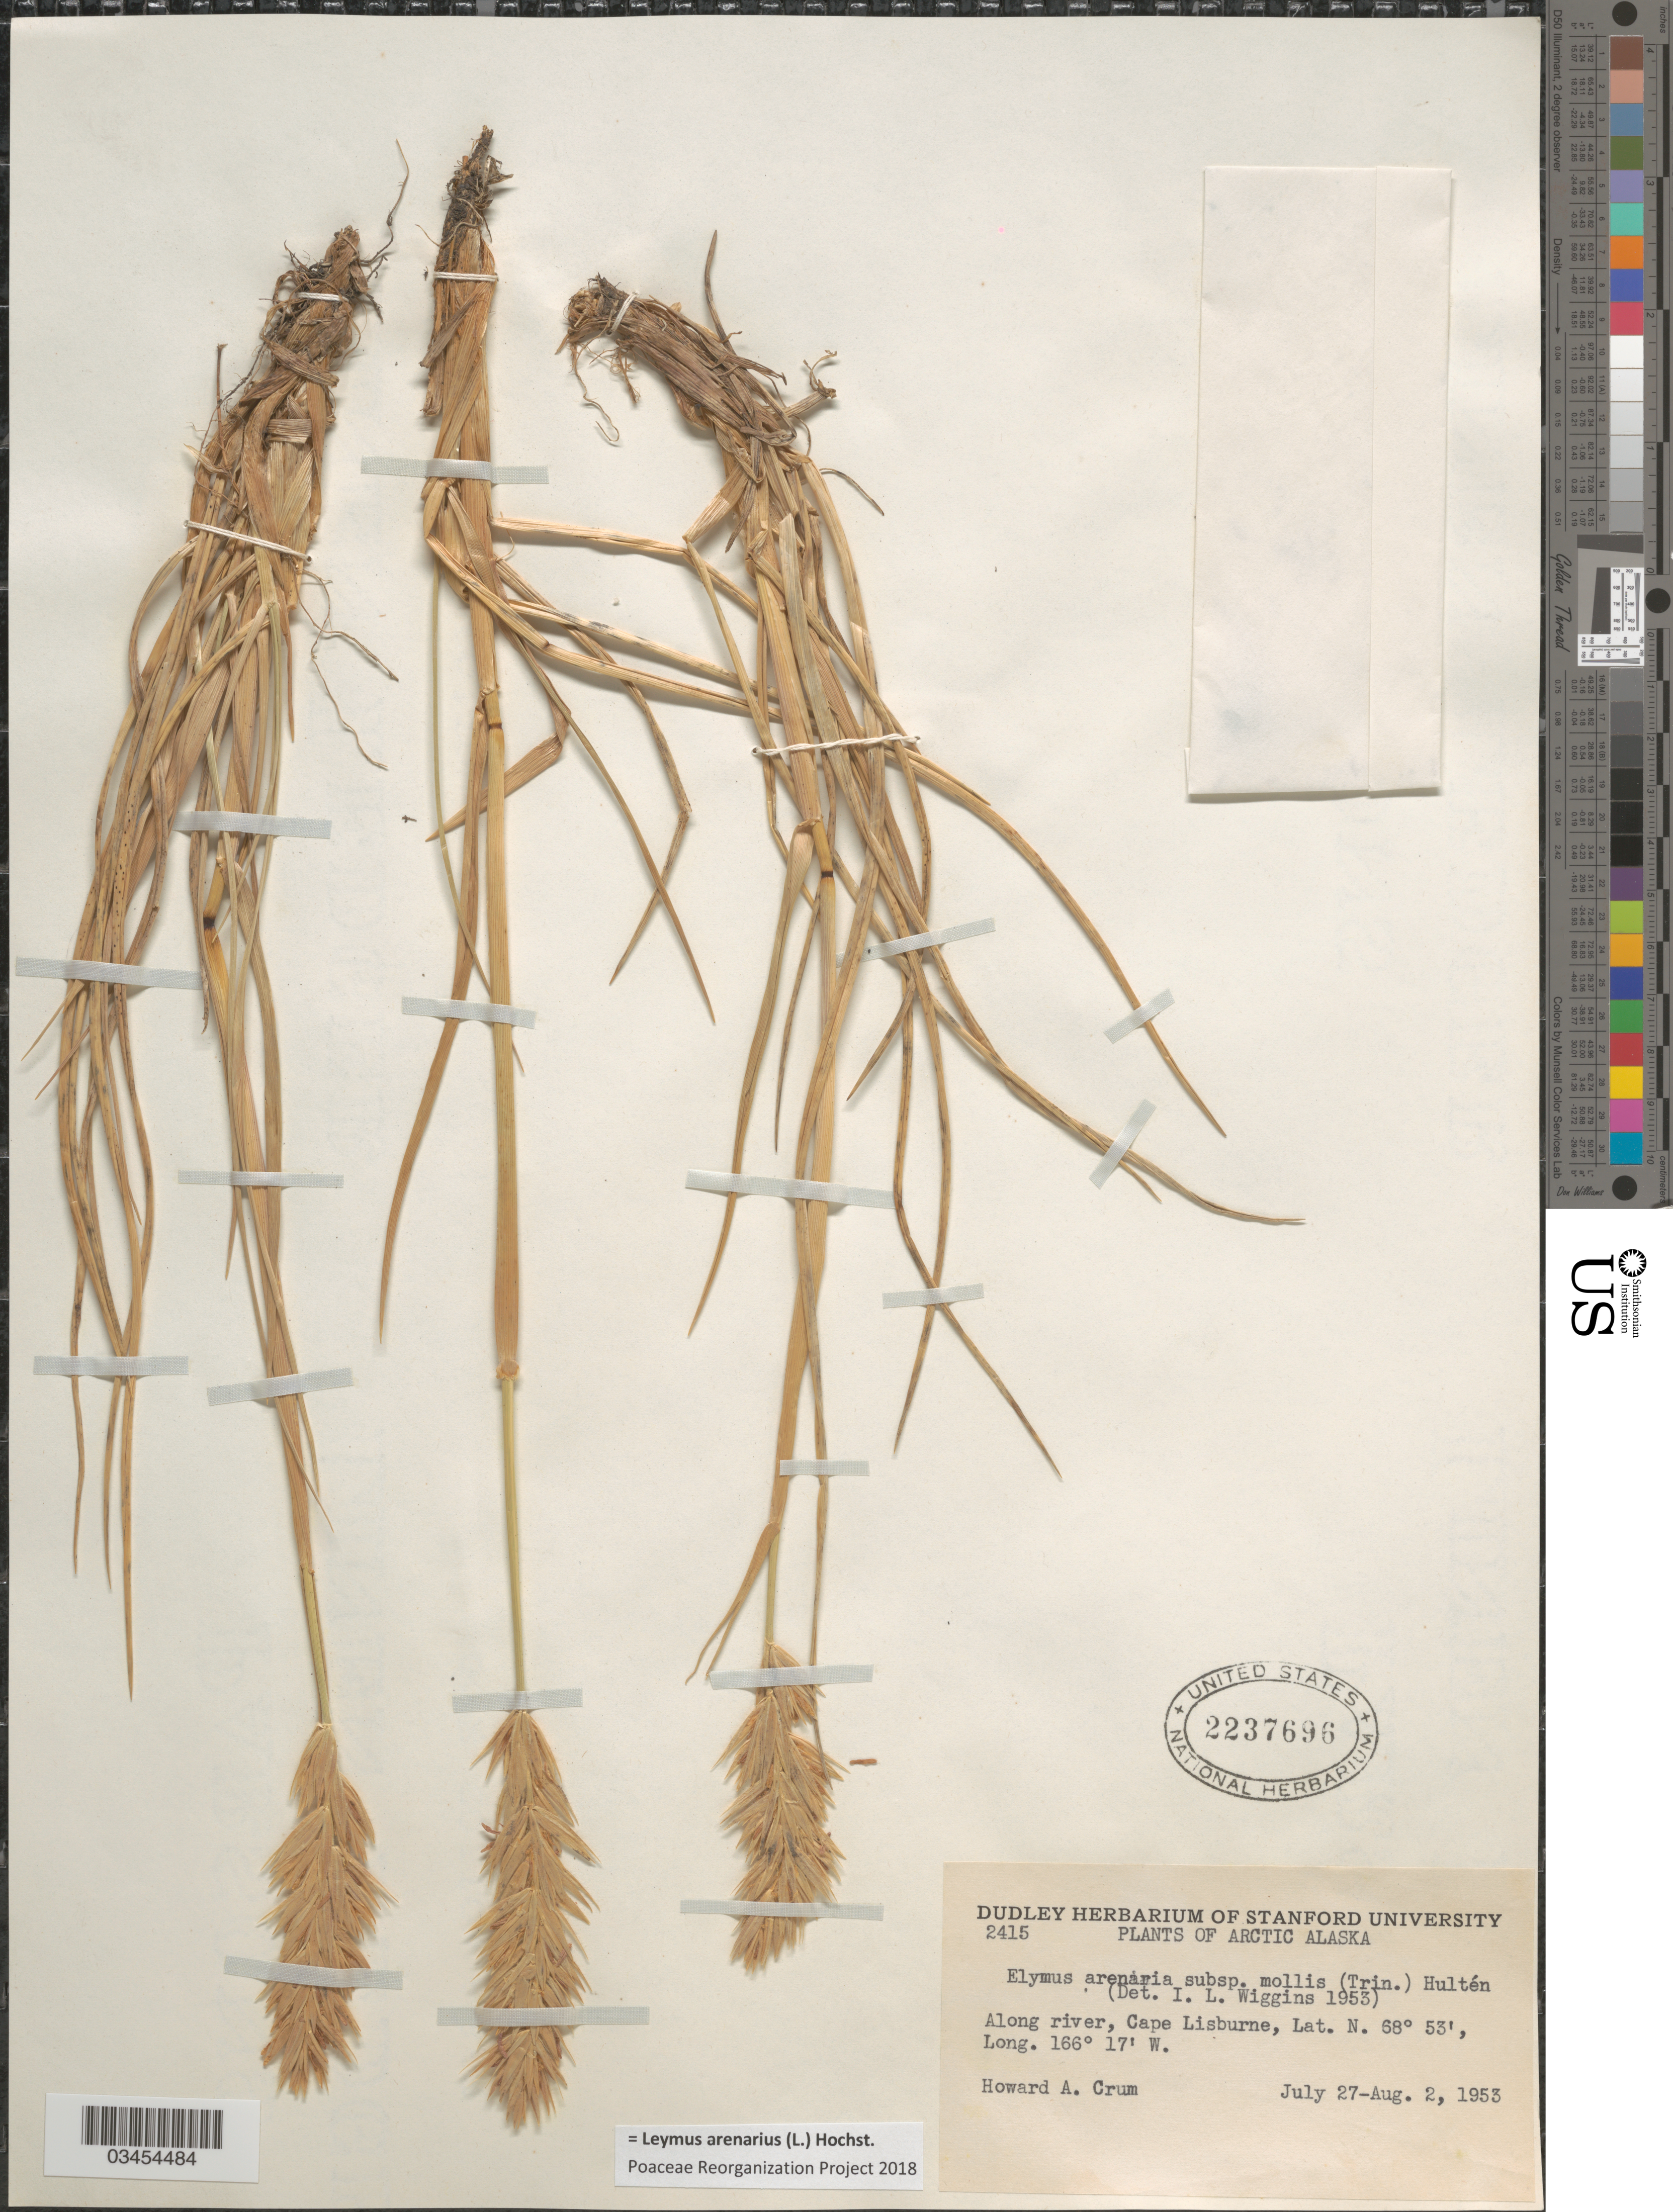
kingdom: Plantae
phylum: Tracheophyta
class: Liliopsida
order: Poales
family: Poaceae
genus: Leymus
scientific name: Leymus mollis subsp. villosissimus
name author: (Scribn.) Á. Löve & D. Löve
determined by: Soreng, Robert J., Research Associate (BOT), Smithsonian Institution - National Museum of Natural History (UNITED STATES)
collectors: H. A. Crum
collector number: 2415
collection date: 1953-07-27/1953-08-02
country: United States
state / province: Alaska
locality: Arctic Alaska. Along river, Cape Lisburne.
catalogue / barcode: US 2237696